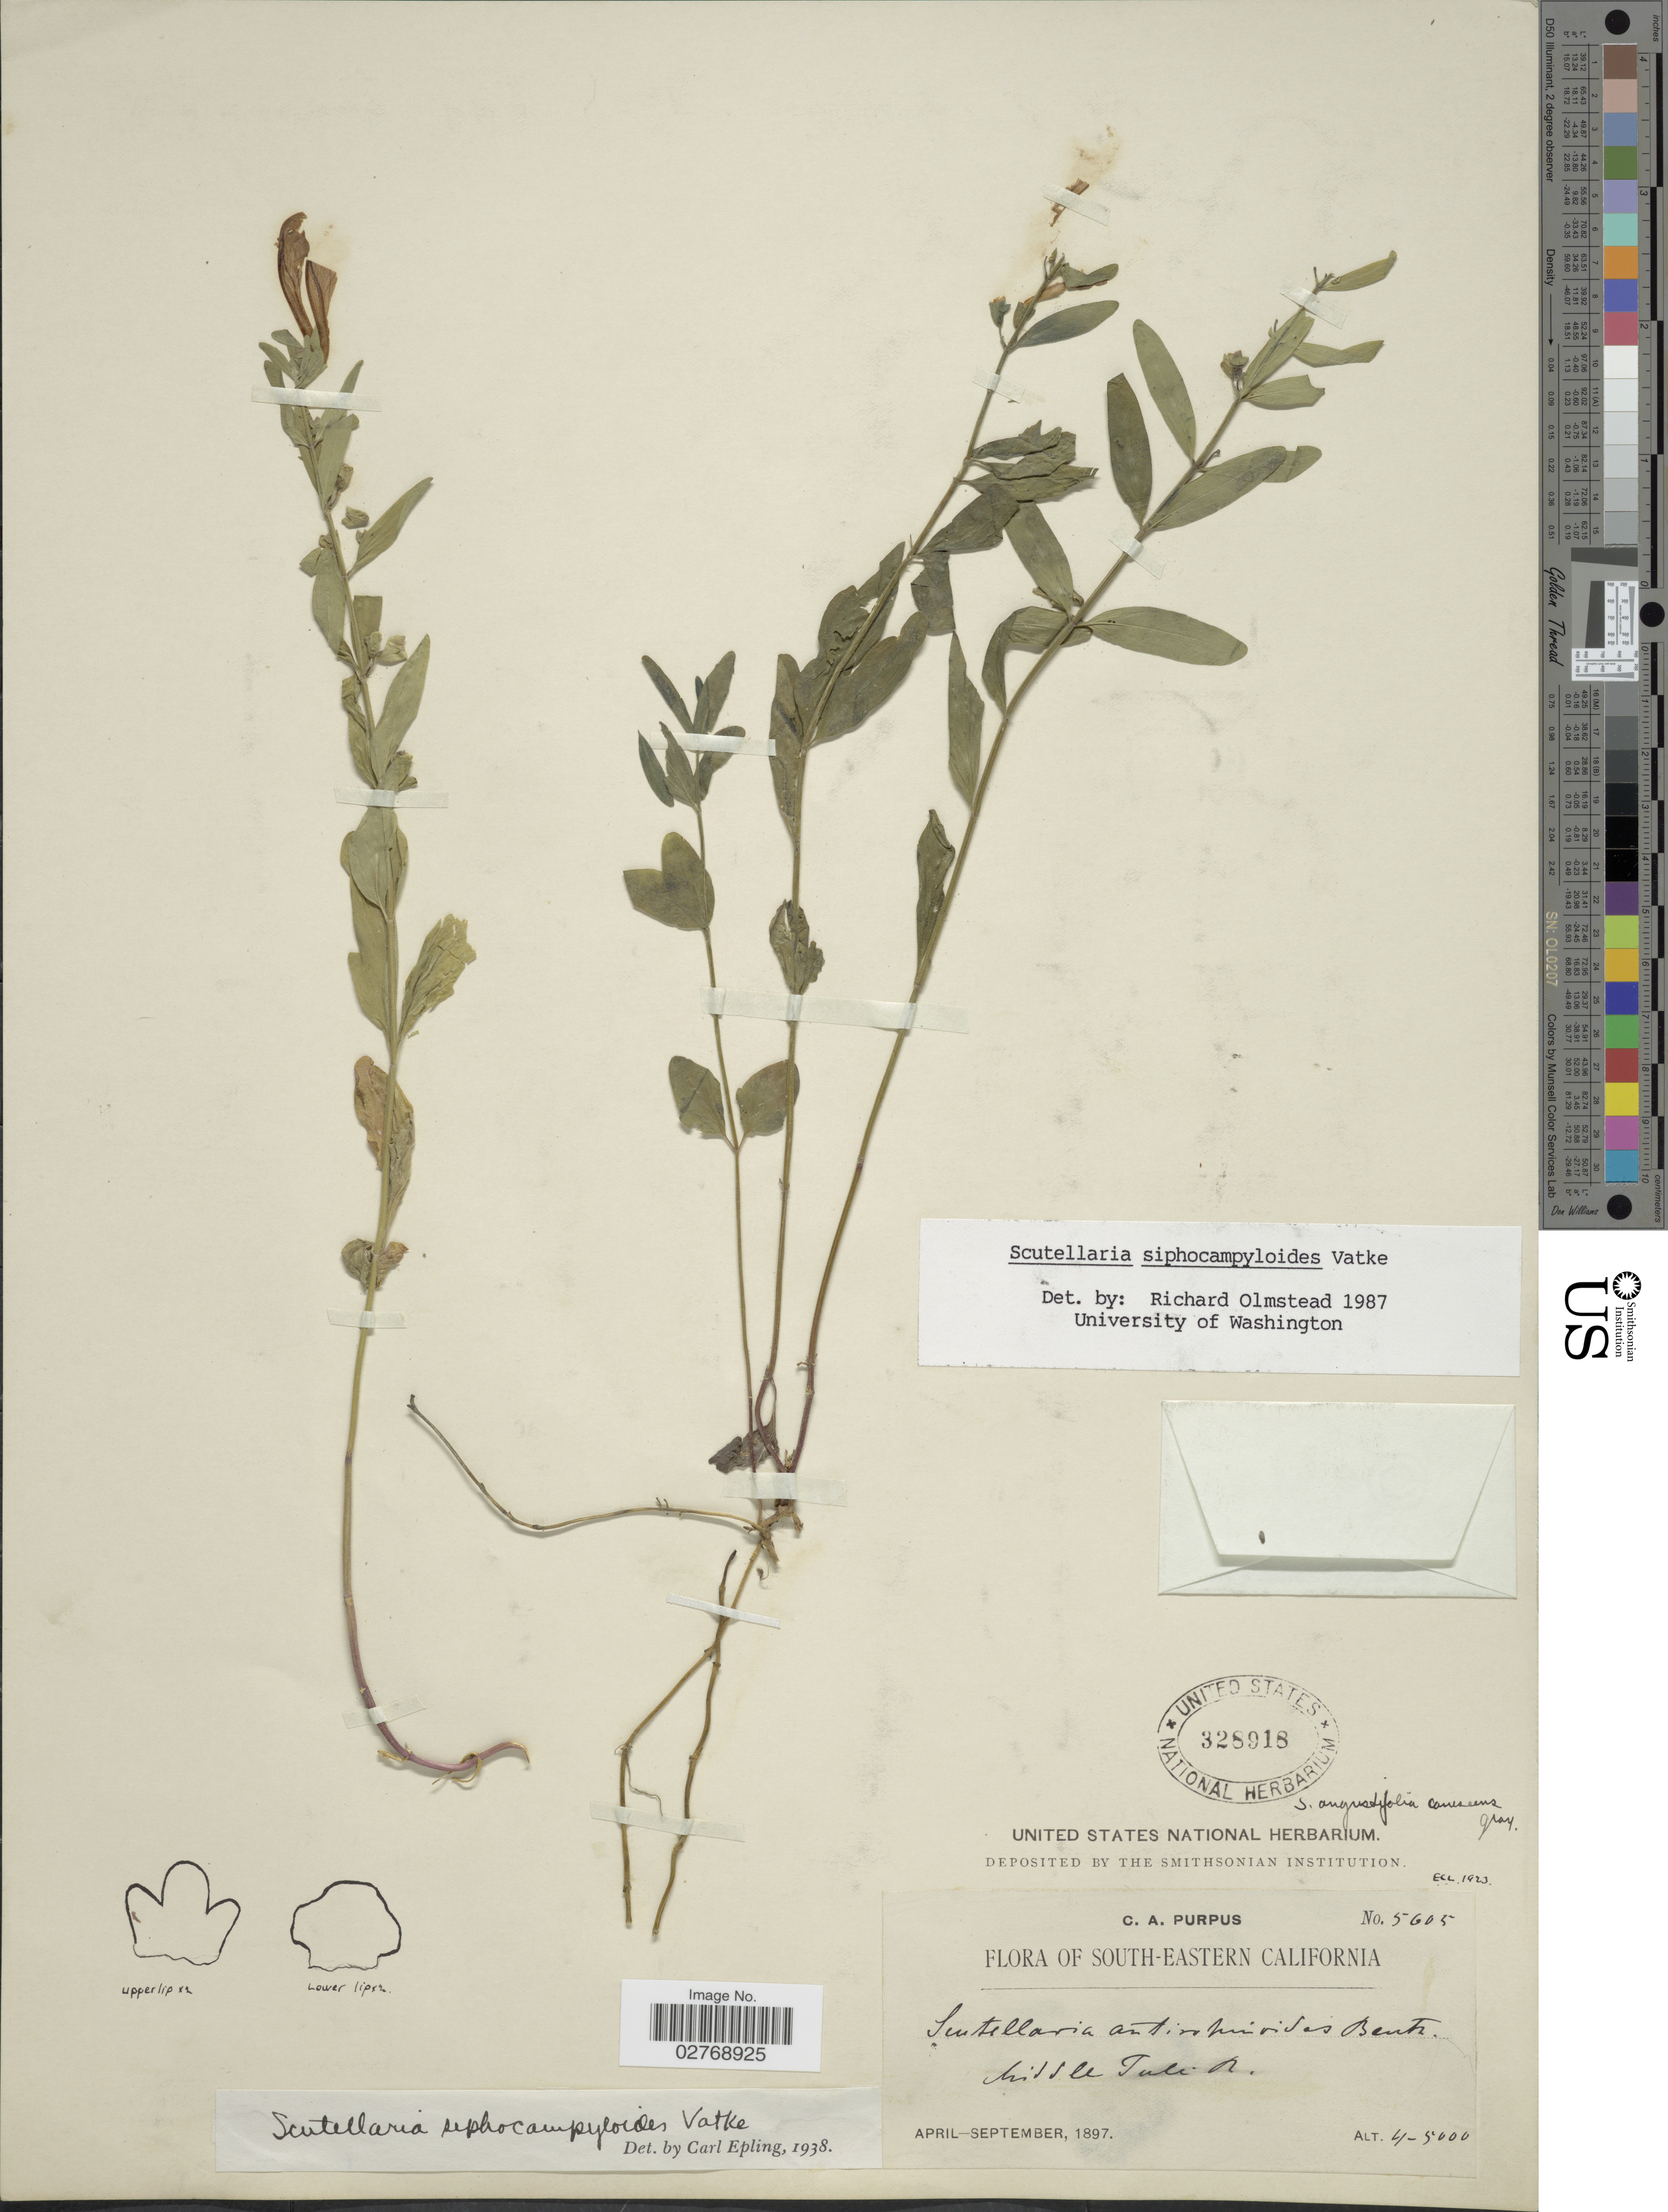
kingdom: Plantae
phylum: Tracheophyta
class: Magnoliopsida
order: Lamiales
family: Lamiaceae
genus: Scutellaria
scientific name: Scutellaria siphocampyloides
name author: Vatke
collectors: C. A. Purpus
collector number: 5605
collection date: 1897-04/1897-09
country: United States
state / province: California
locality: South-Eastern California. Middle Tule R. (River)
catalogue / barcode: US 328918